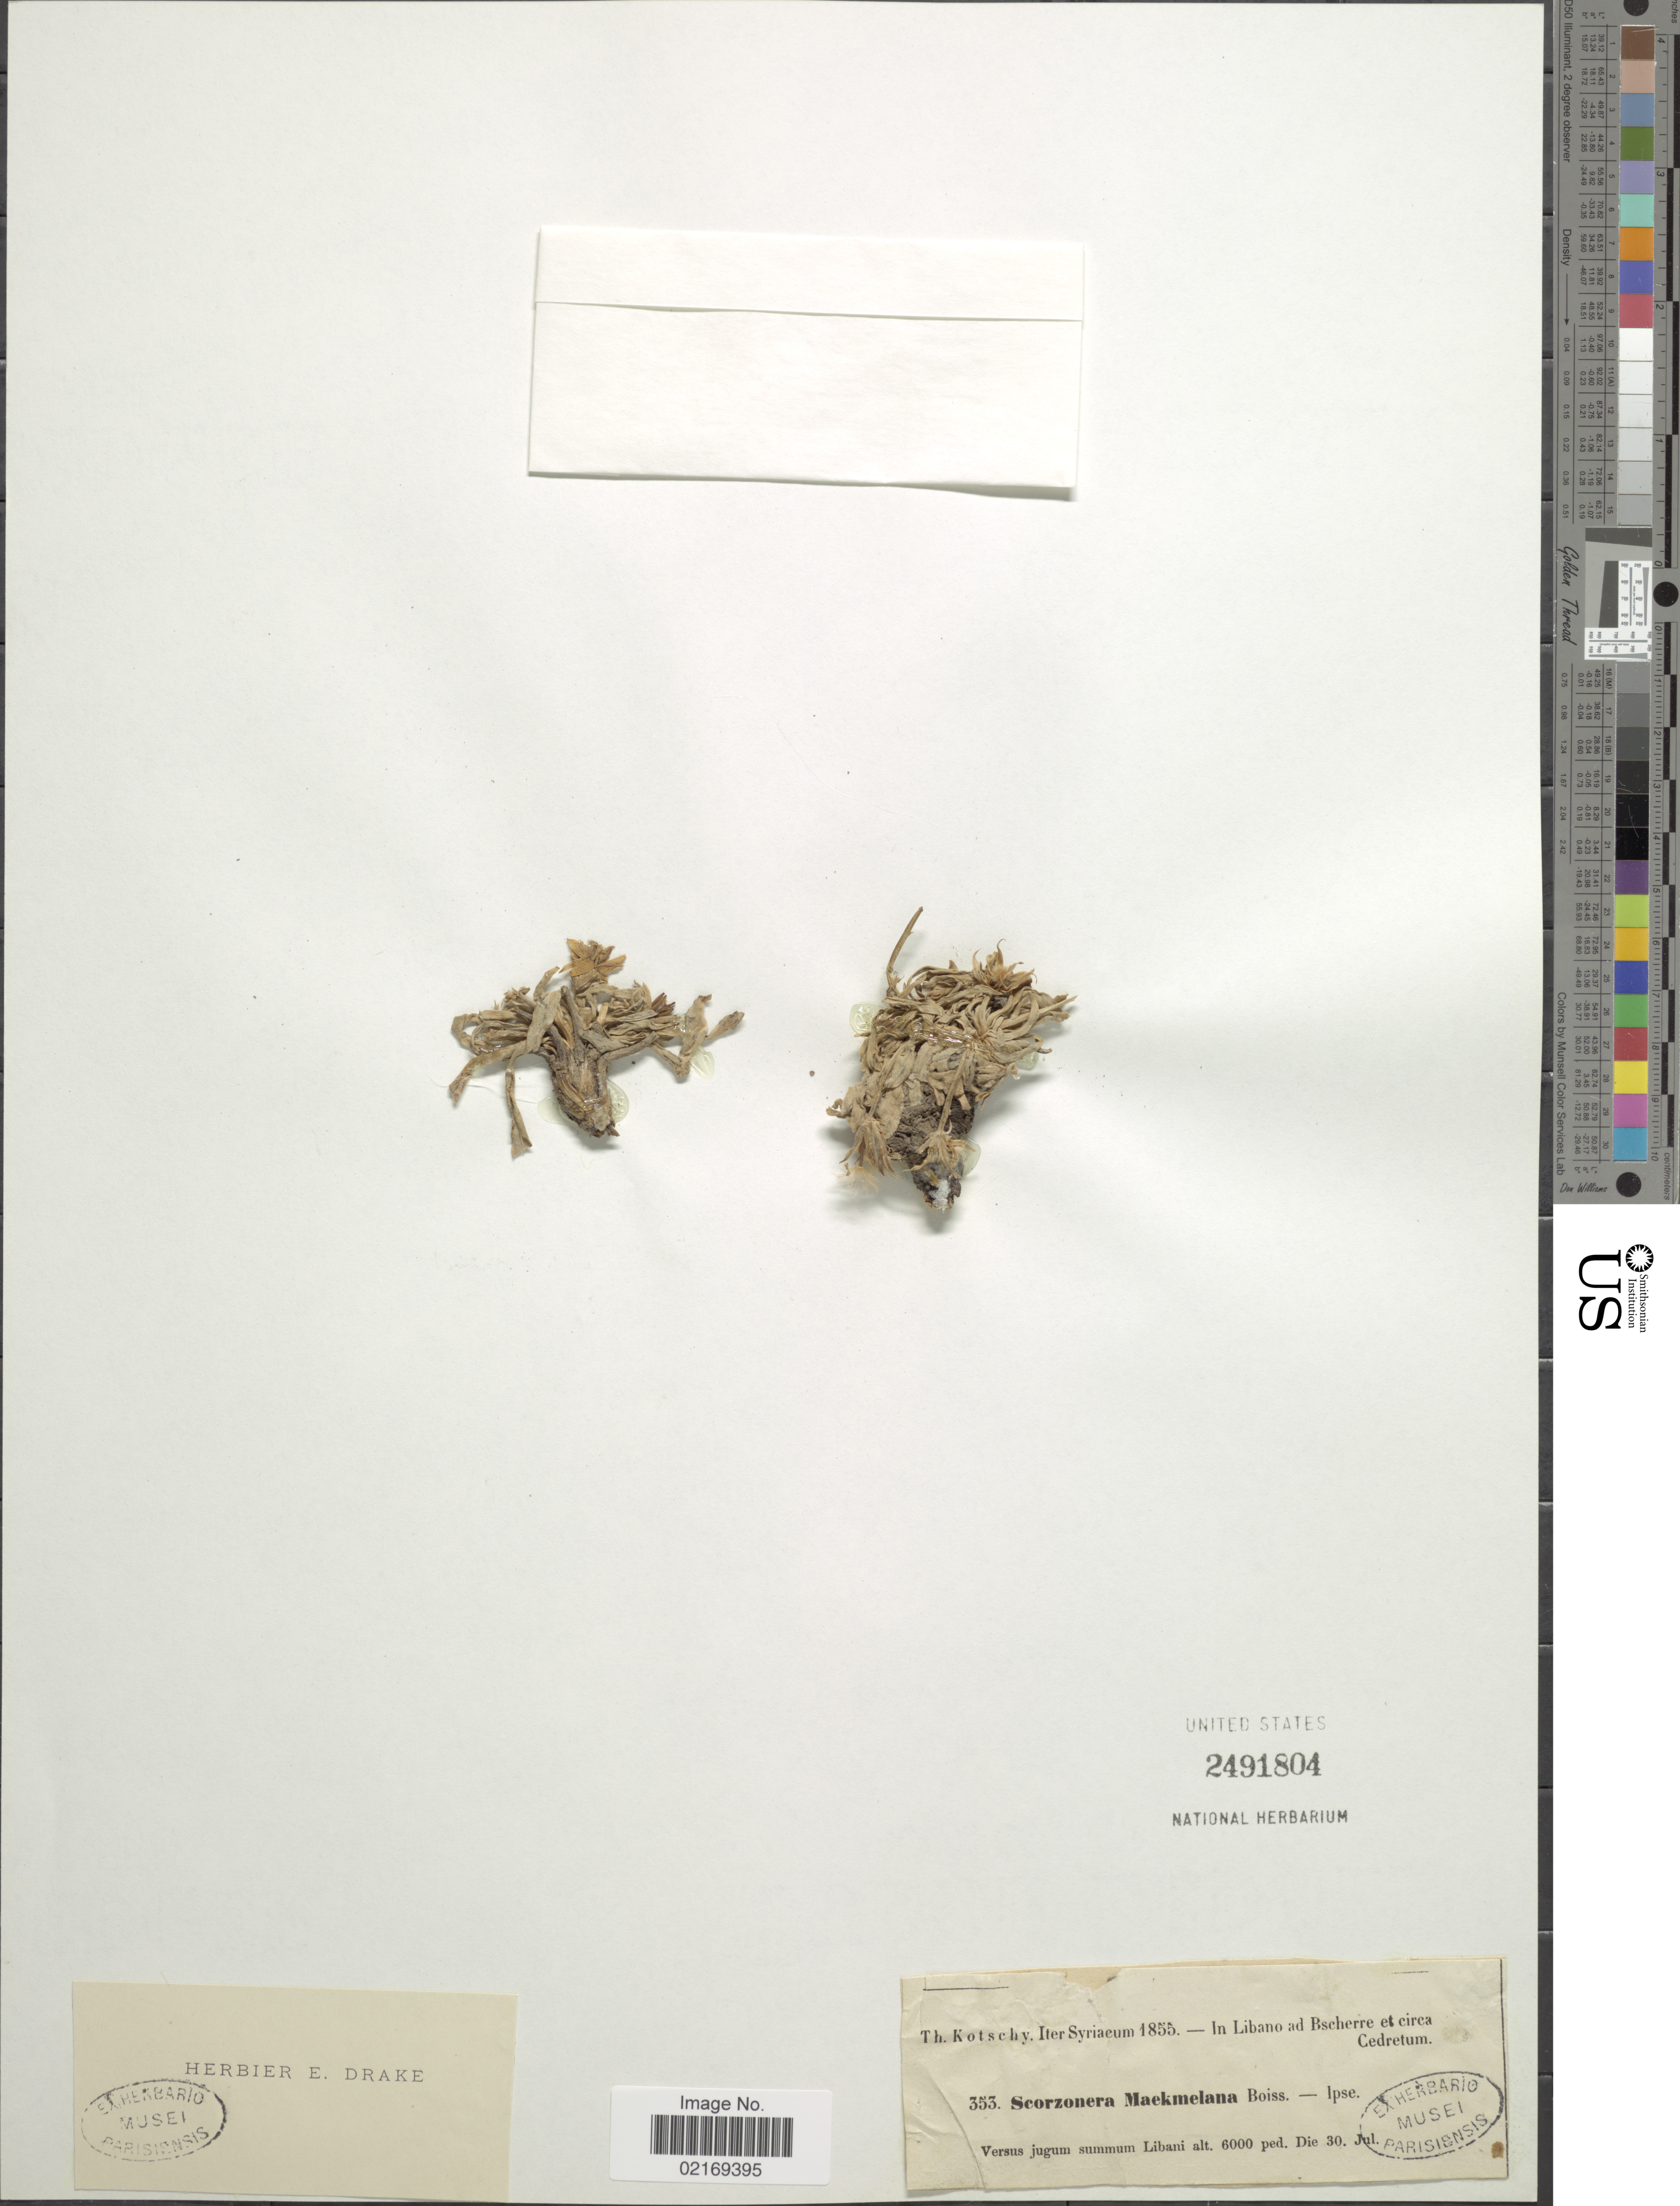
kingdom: Plantae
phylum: Tracheophyta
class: Magnoliopsida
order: Asterales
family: Asteraceae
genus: Scorzonera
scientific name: Scorzonera mackmeliana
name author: Boiss.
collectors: K. G. Kotschy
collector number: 353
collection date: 1885-07-30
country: Syria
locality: Iter Syriacum, versus jugum summum Libani, in Libano ad Bscherre et circa Cedretum.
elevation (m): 1829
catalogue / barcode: US 2491804